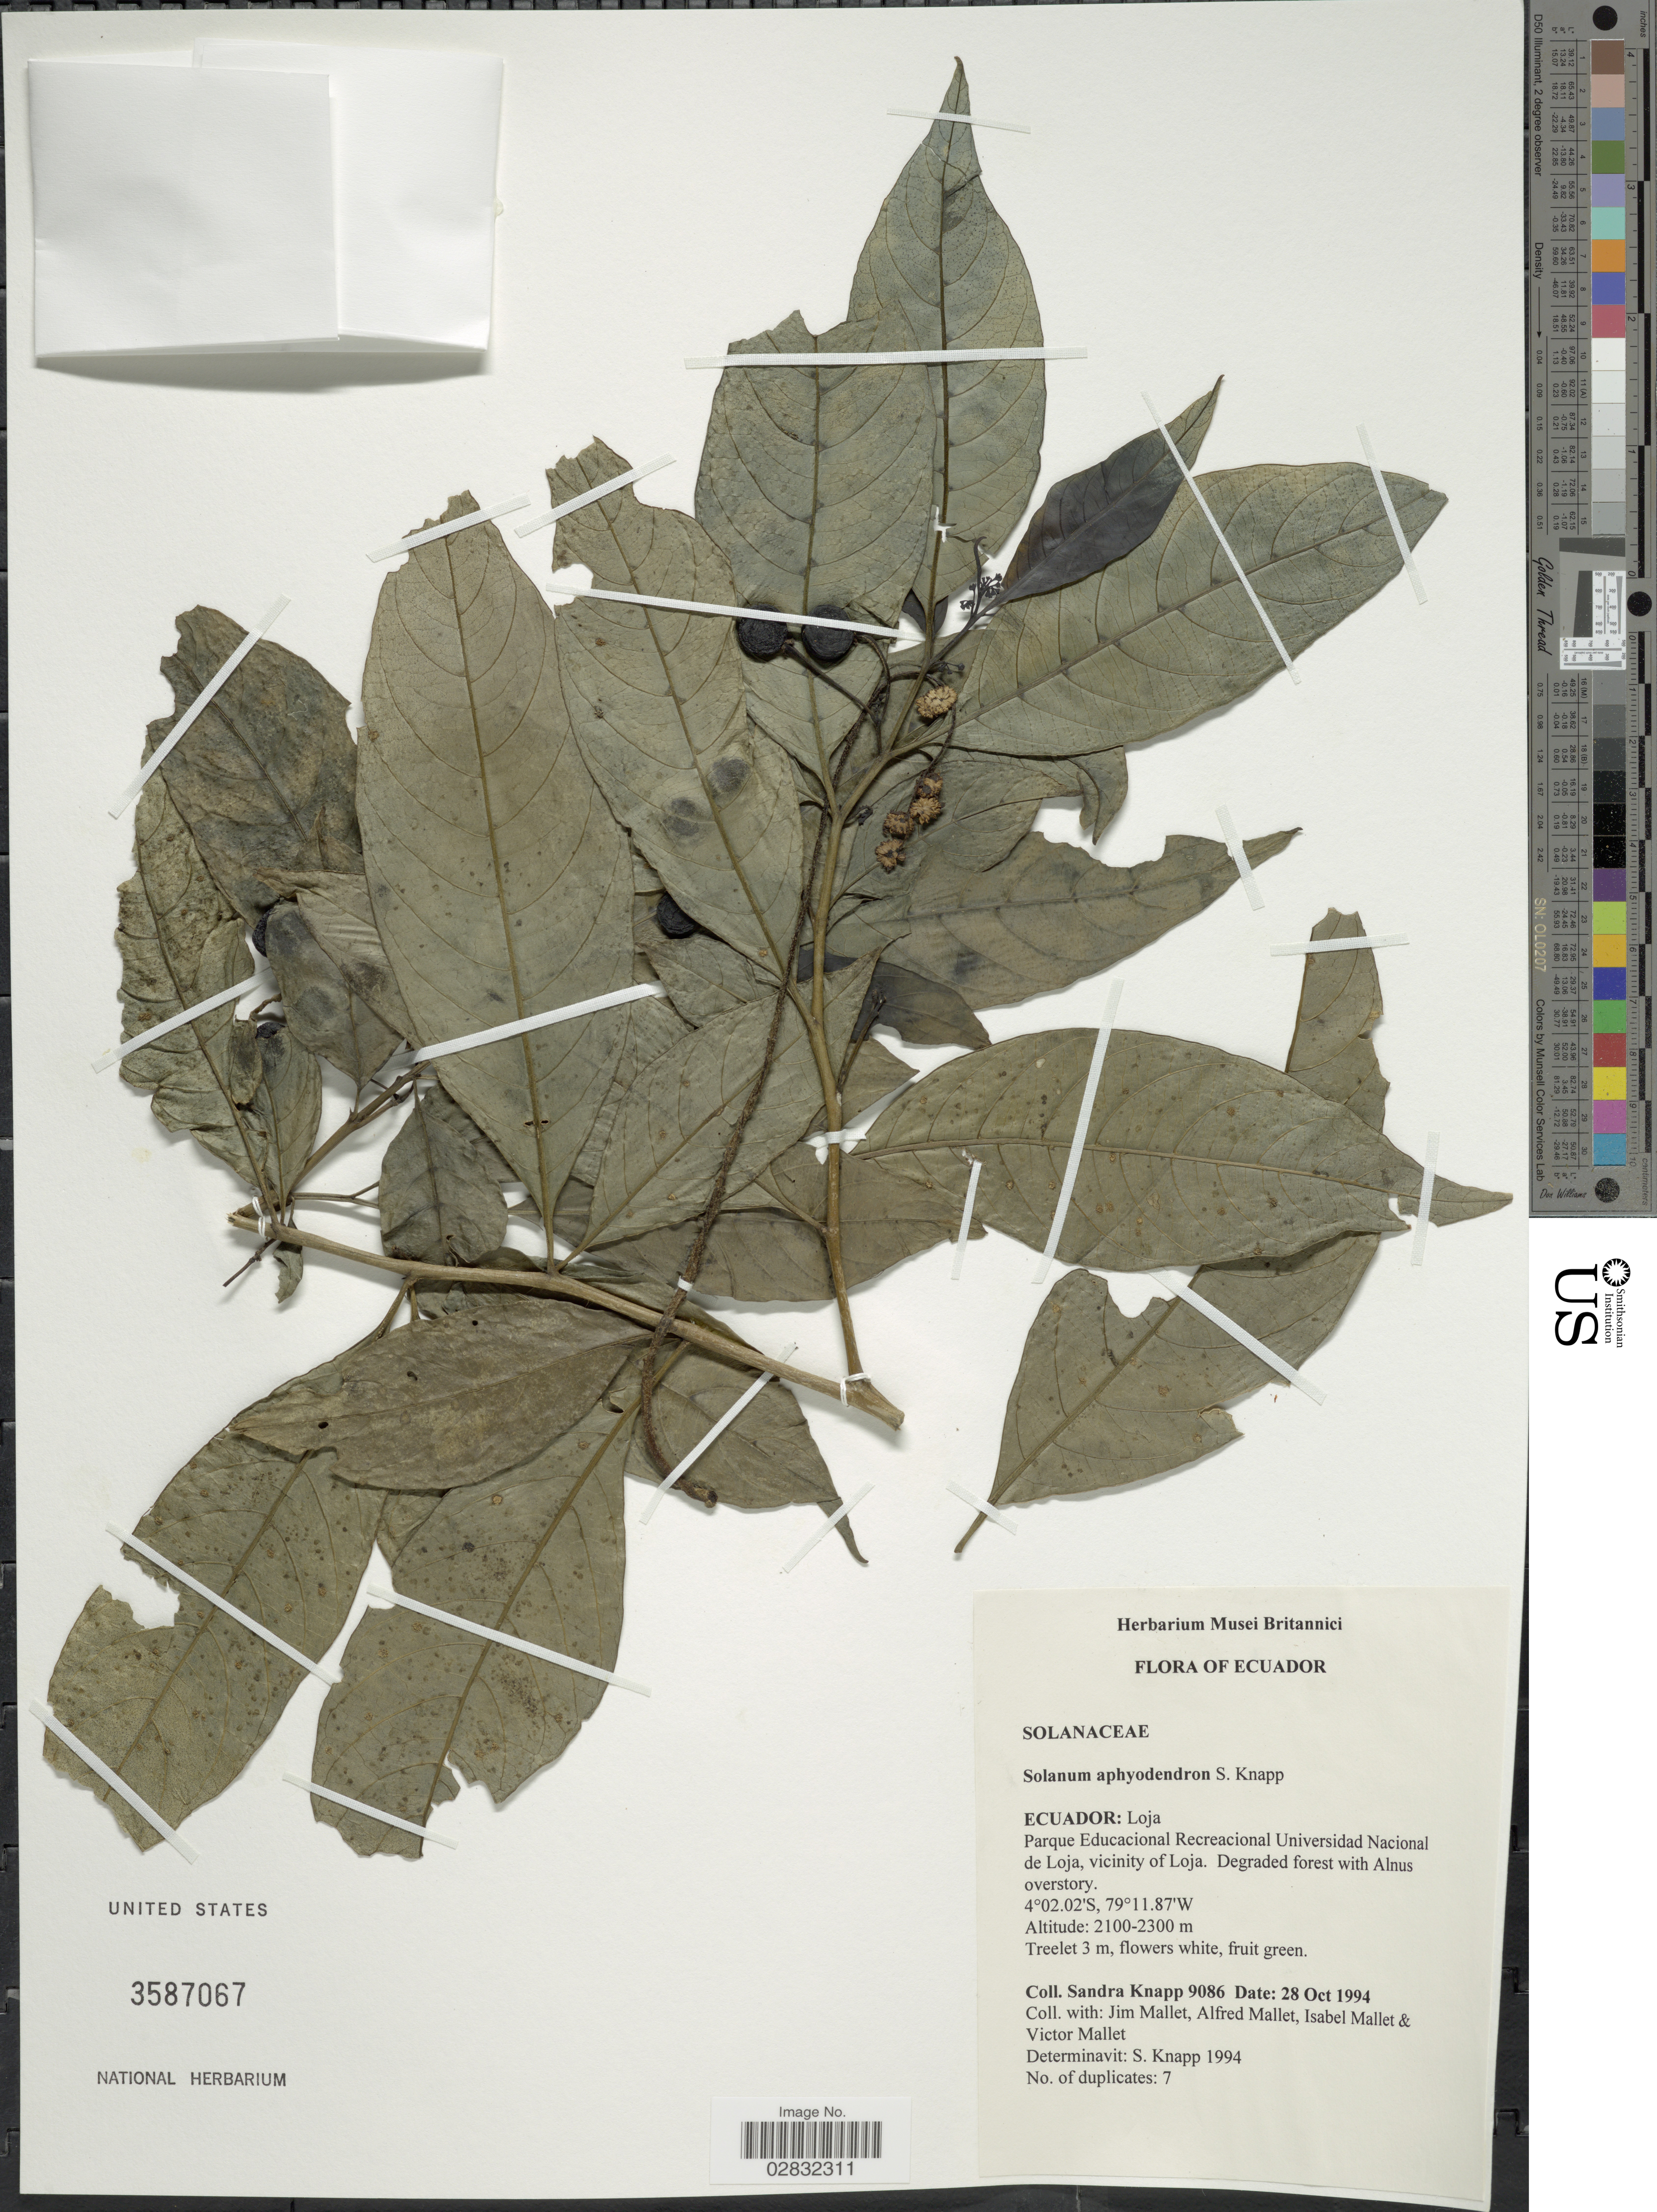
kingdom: Plantae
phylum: Tracheophyta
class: Magnoliopsida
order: Solanales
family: Solanaceae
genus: Solanum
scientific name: Solanum aphyodendron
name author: S. Knapp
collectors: S. Knapp, J. Mallet, A. Mallet, I. Mallet & V. Mallet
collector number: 9086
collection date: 1994-10-28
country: Ecuador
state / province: Loja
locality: Loja, Parque Educacional Recreacional Universidad Nacional de Loja, vicinity of Loja.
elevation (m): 2100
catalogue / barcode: US 3587067